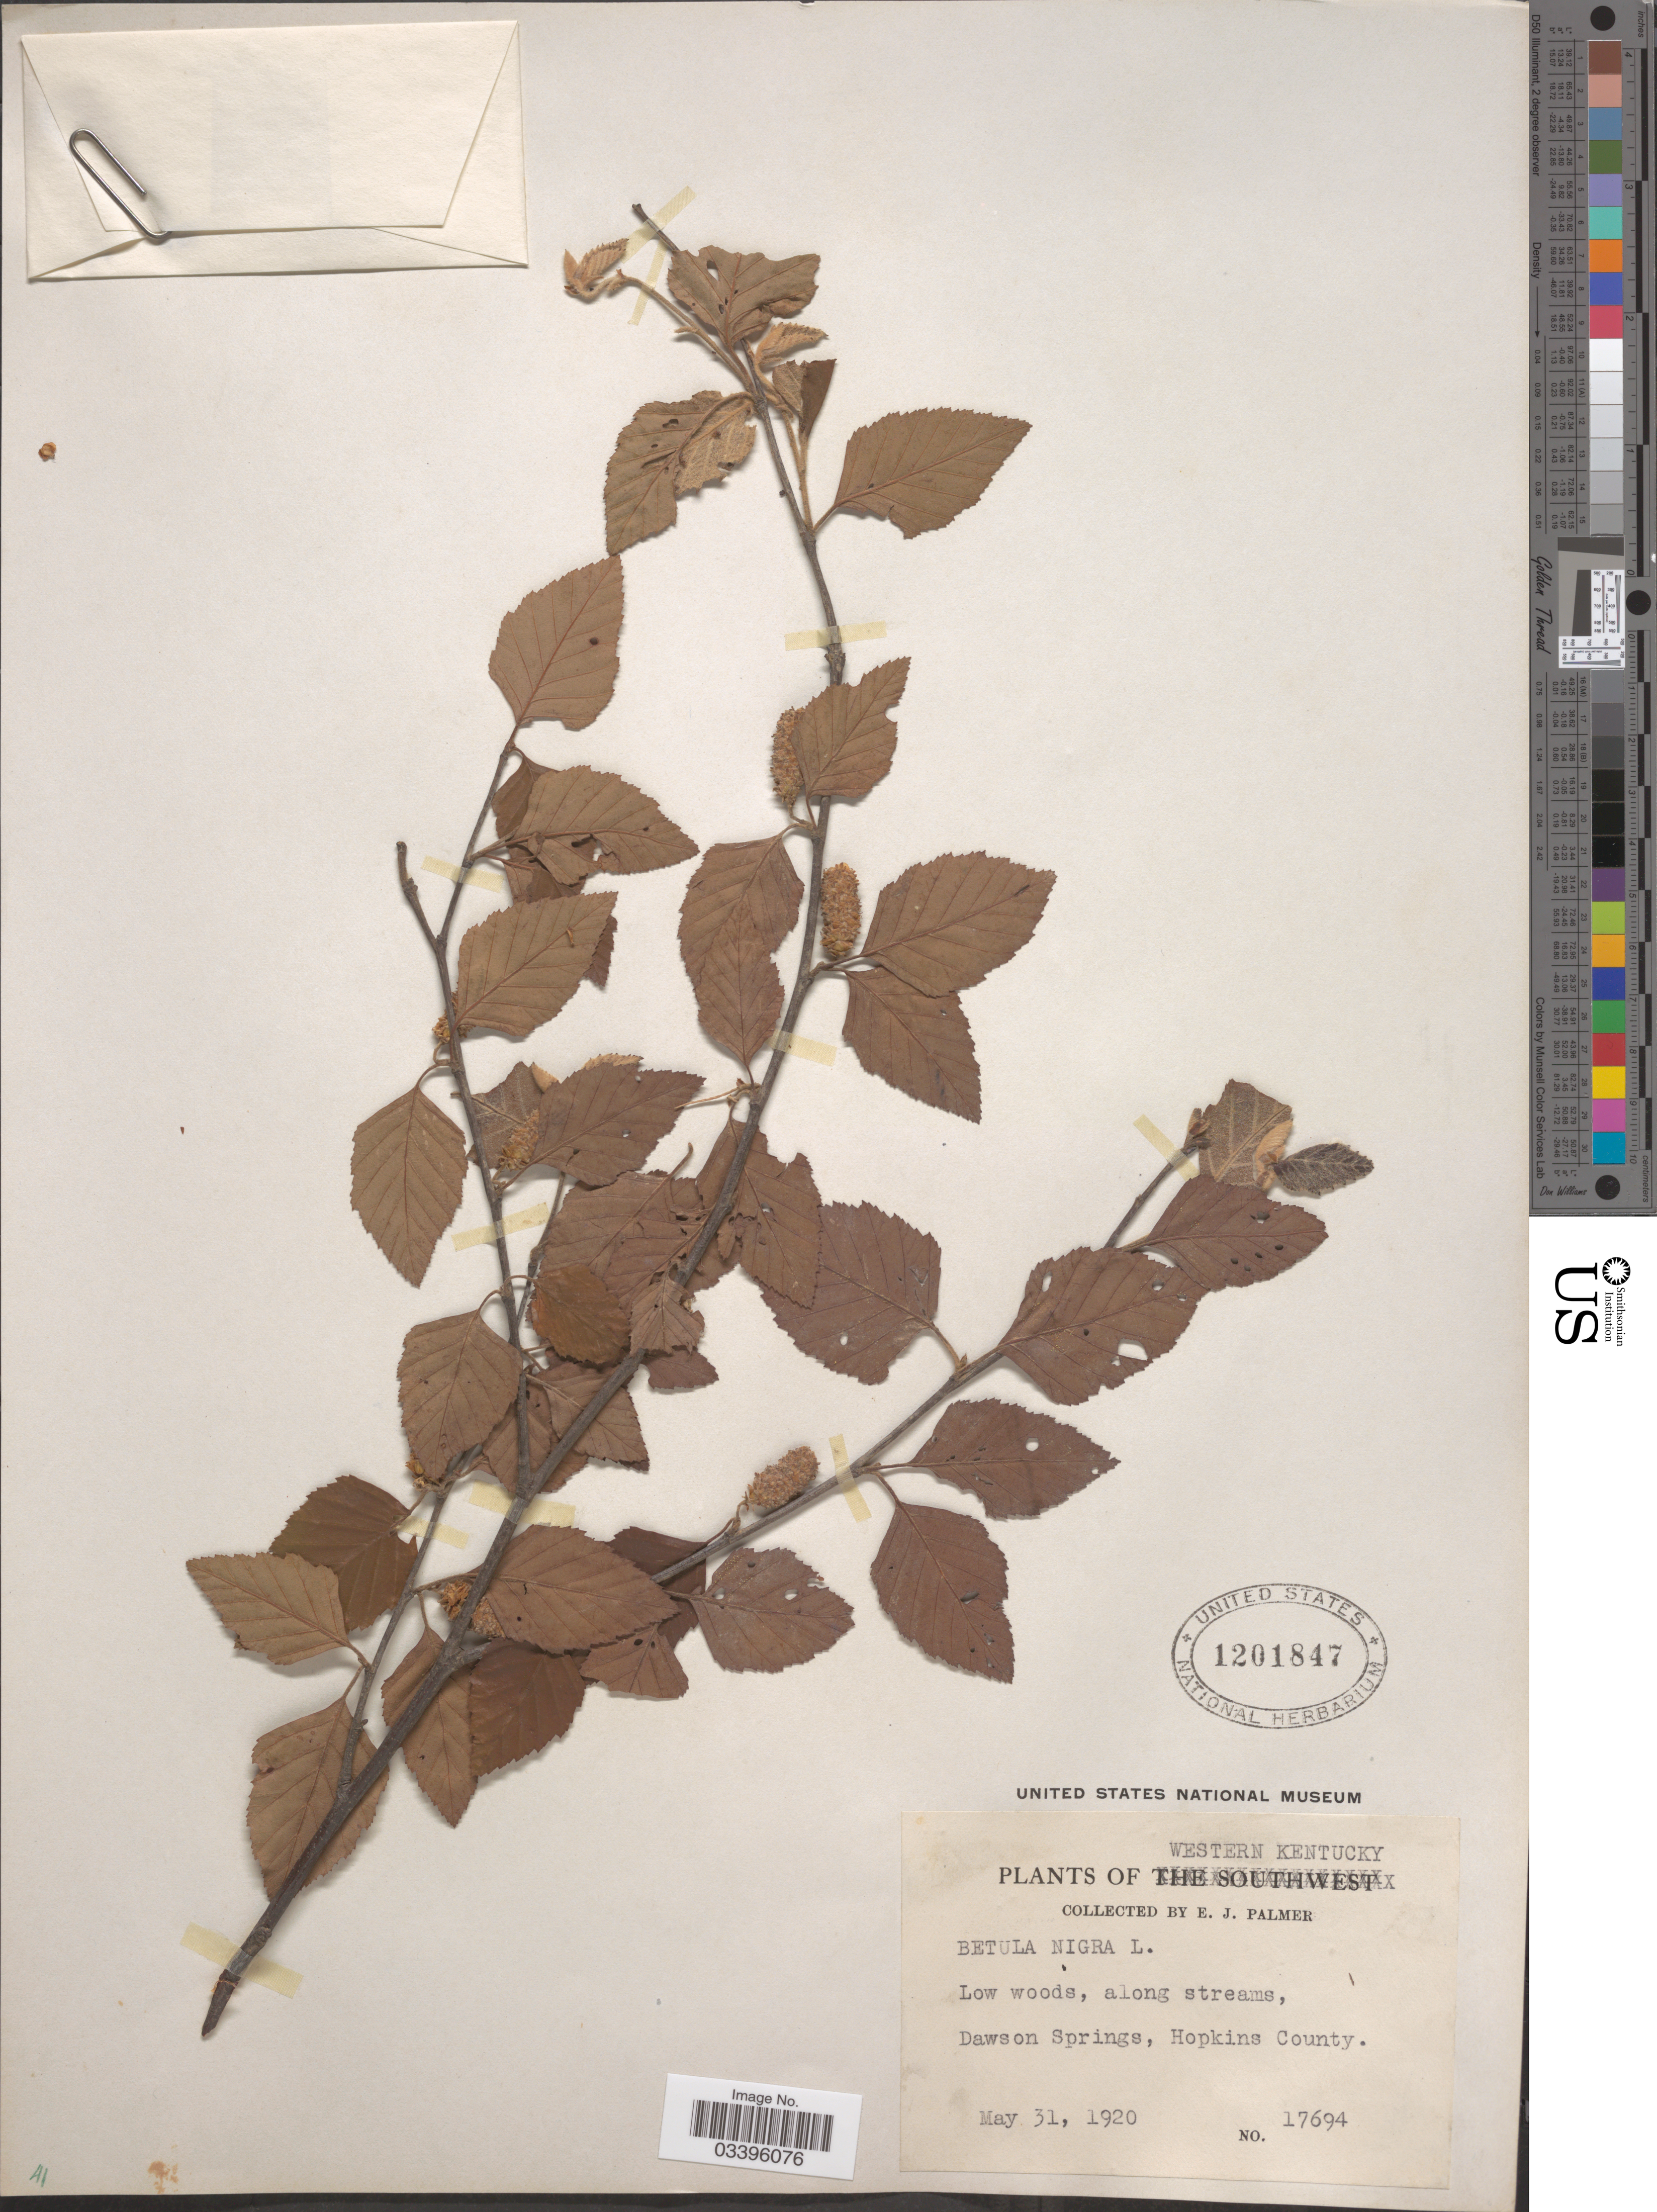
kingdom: Plantae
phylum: Tracheophyta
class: Magnoliopsida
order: Fagales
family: Betulaceae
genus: Betula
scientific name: Betula nigra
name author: L.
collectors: E. J. Palmer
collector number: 17694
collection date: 1920-05-31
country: United States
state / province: Kentucky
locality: Western Kentucky, Low woods, along streams, Dawson Springs, Hopkins County.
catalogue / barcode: US 1201847